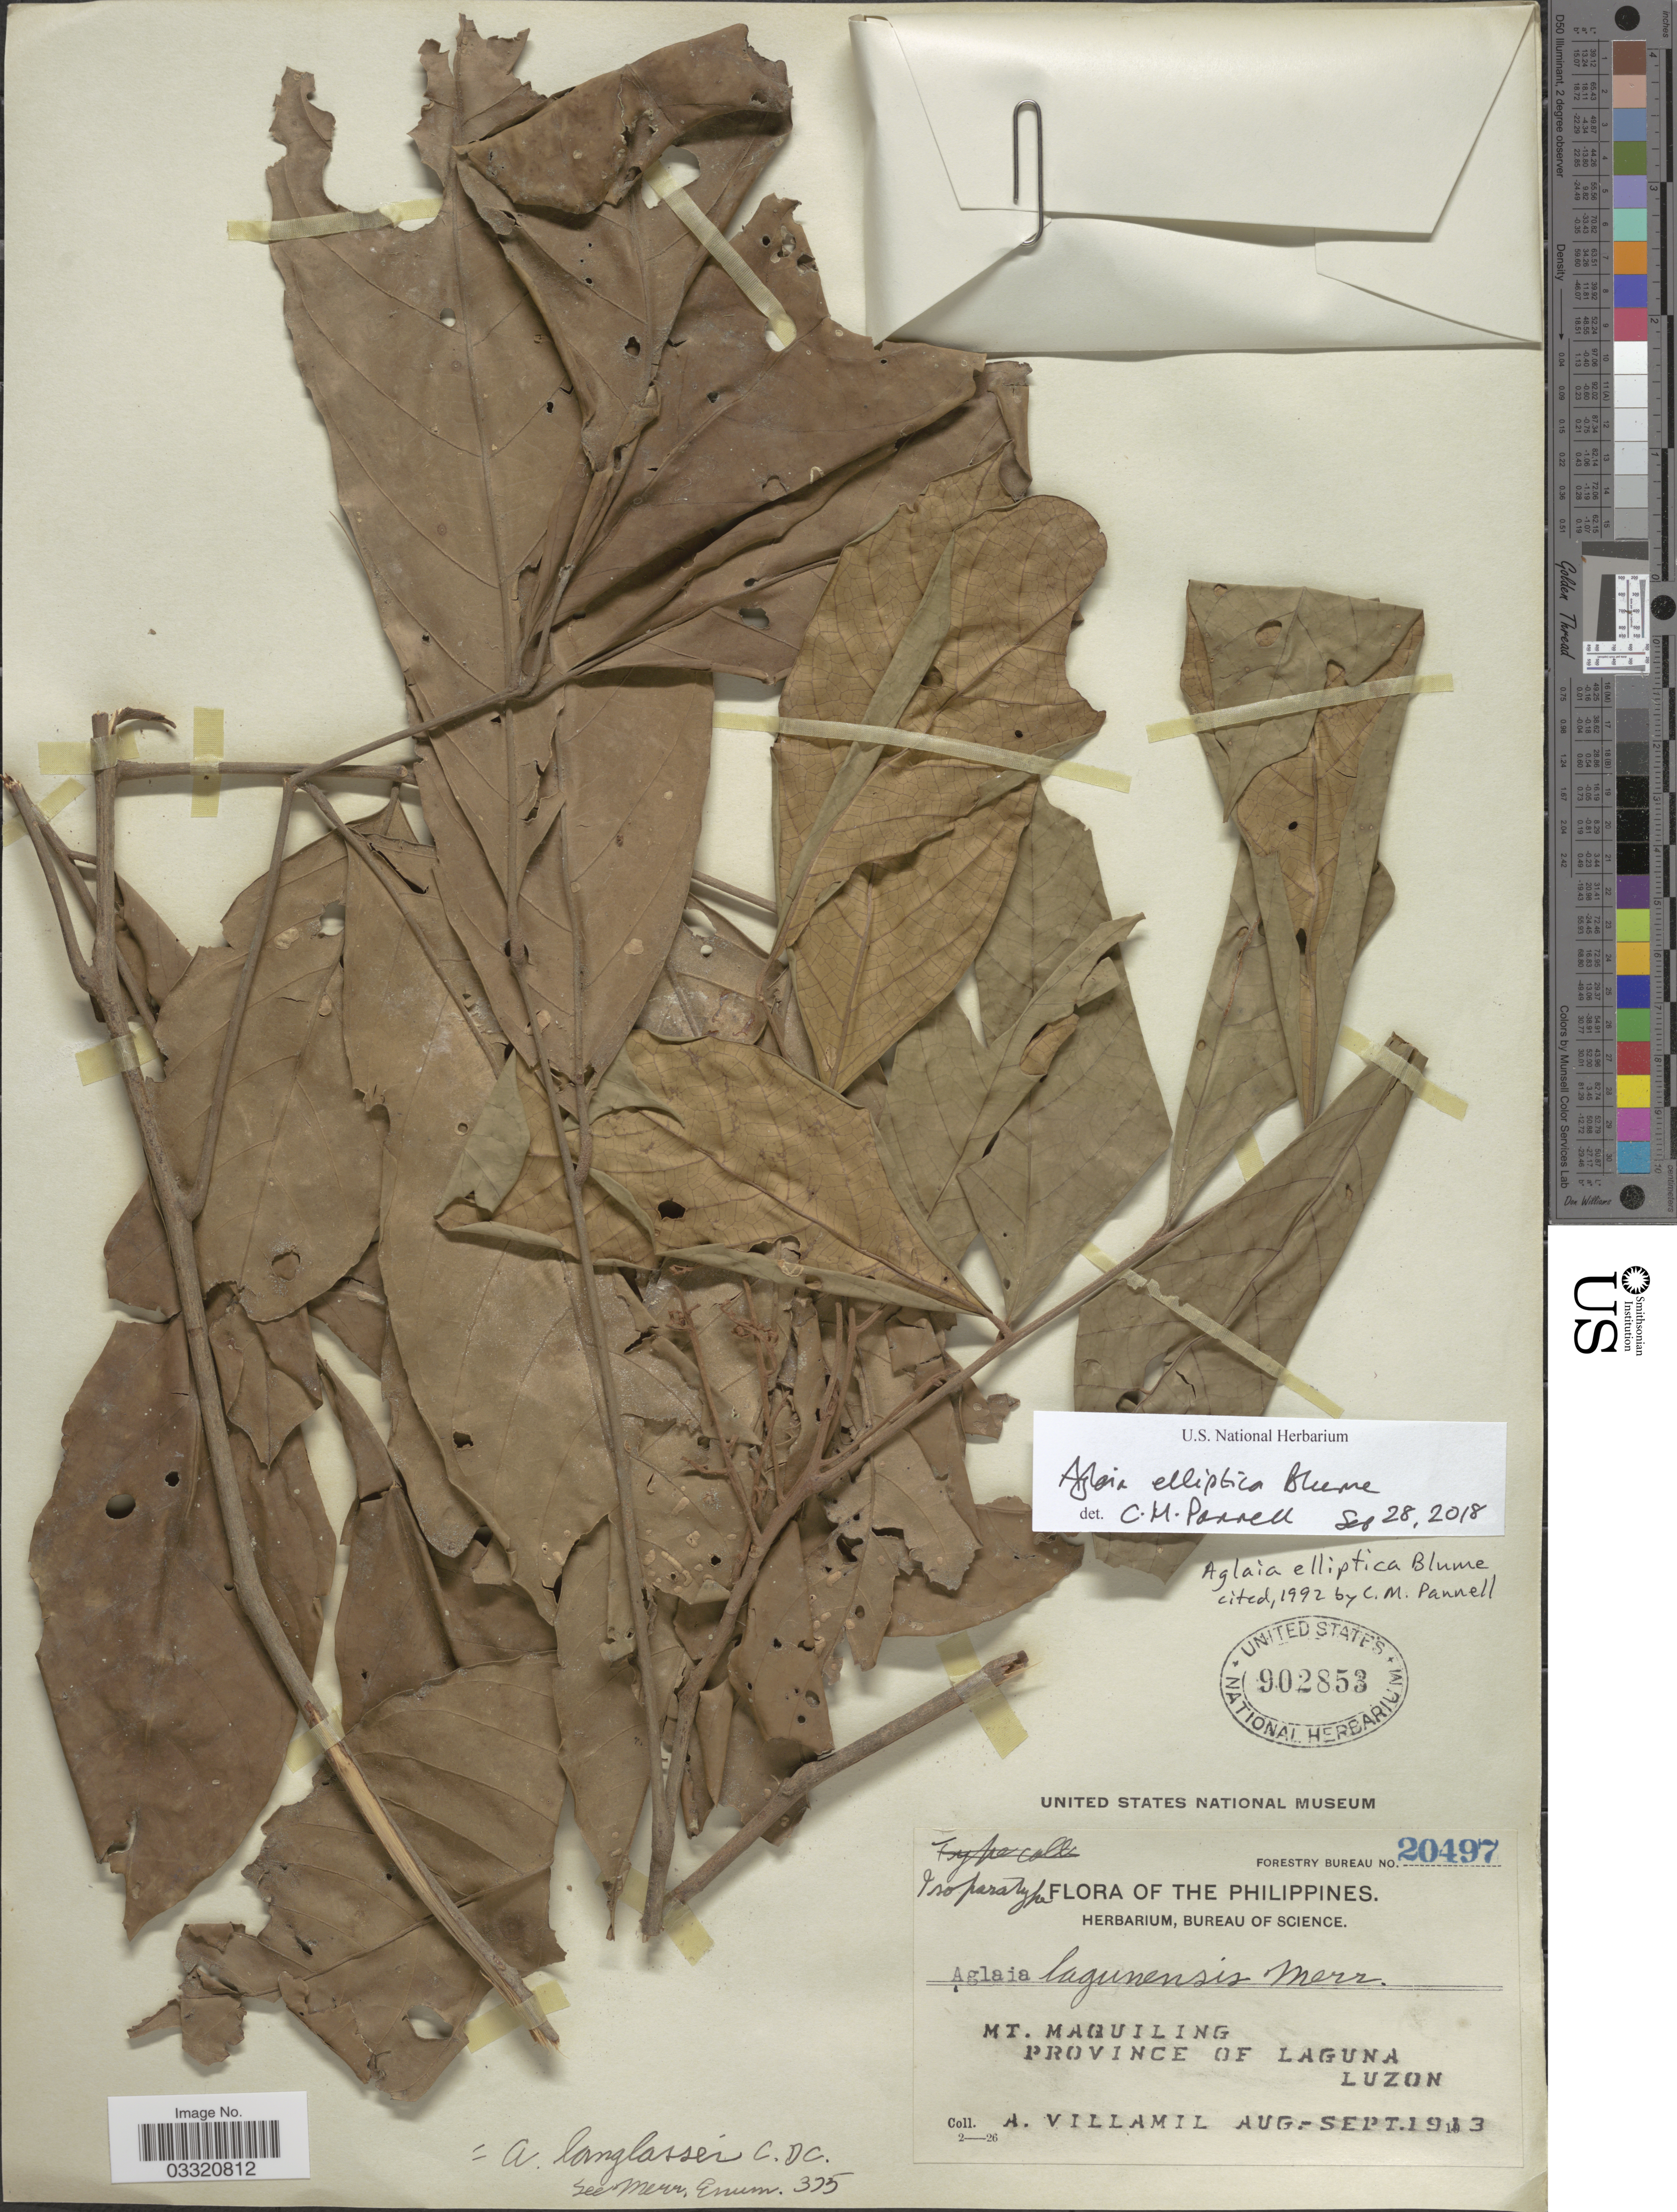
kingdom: Plantae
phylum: Tracheophyta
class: Magnoliopsida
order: Sapindales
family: Meliaceae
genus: Aglaia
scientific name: Aglaia elliptica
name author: Blume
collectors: A. Villamil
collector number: Forestry Bureau 20497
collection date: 1913-08/1913-09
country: Philippines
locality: Mt. Maquiling. Province of Laguna, Luzon.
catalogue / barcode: US 902853